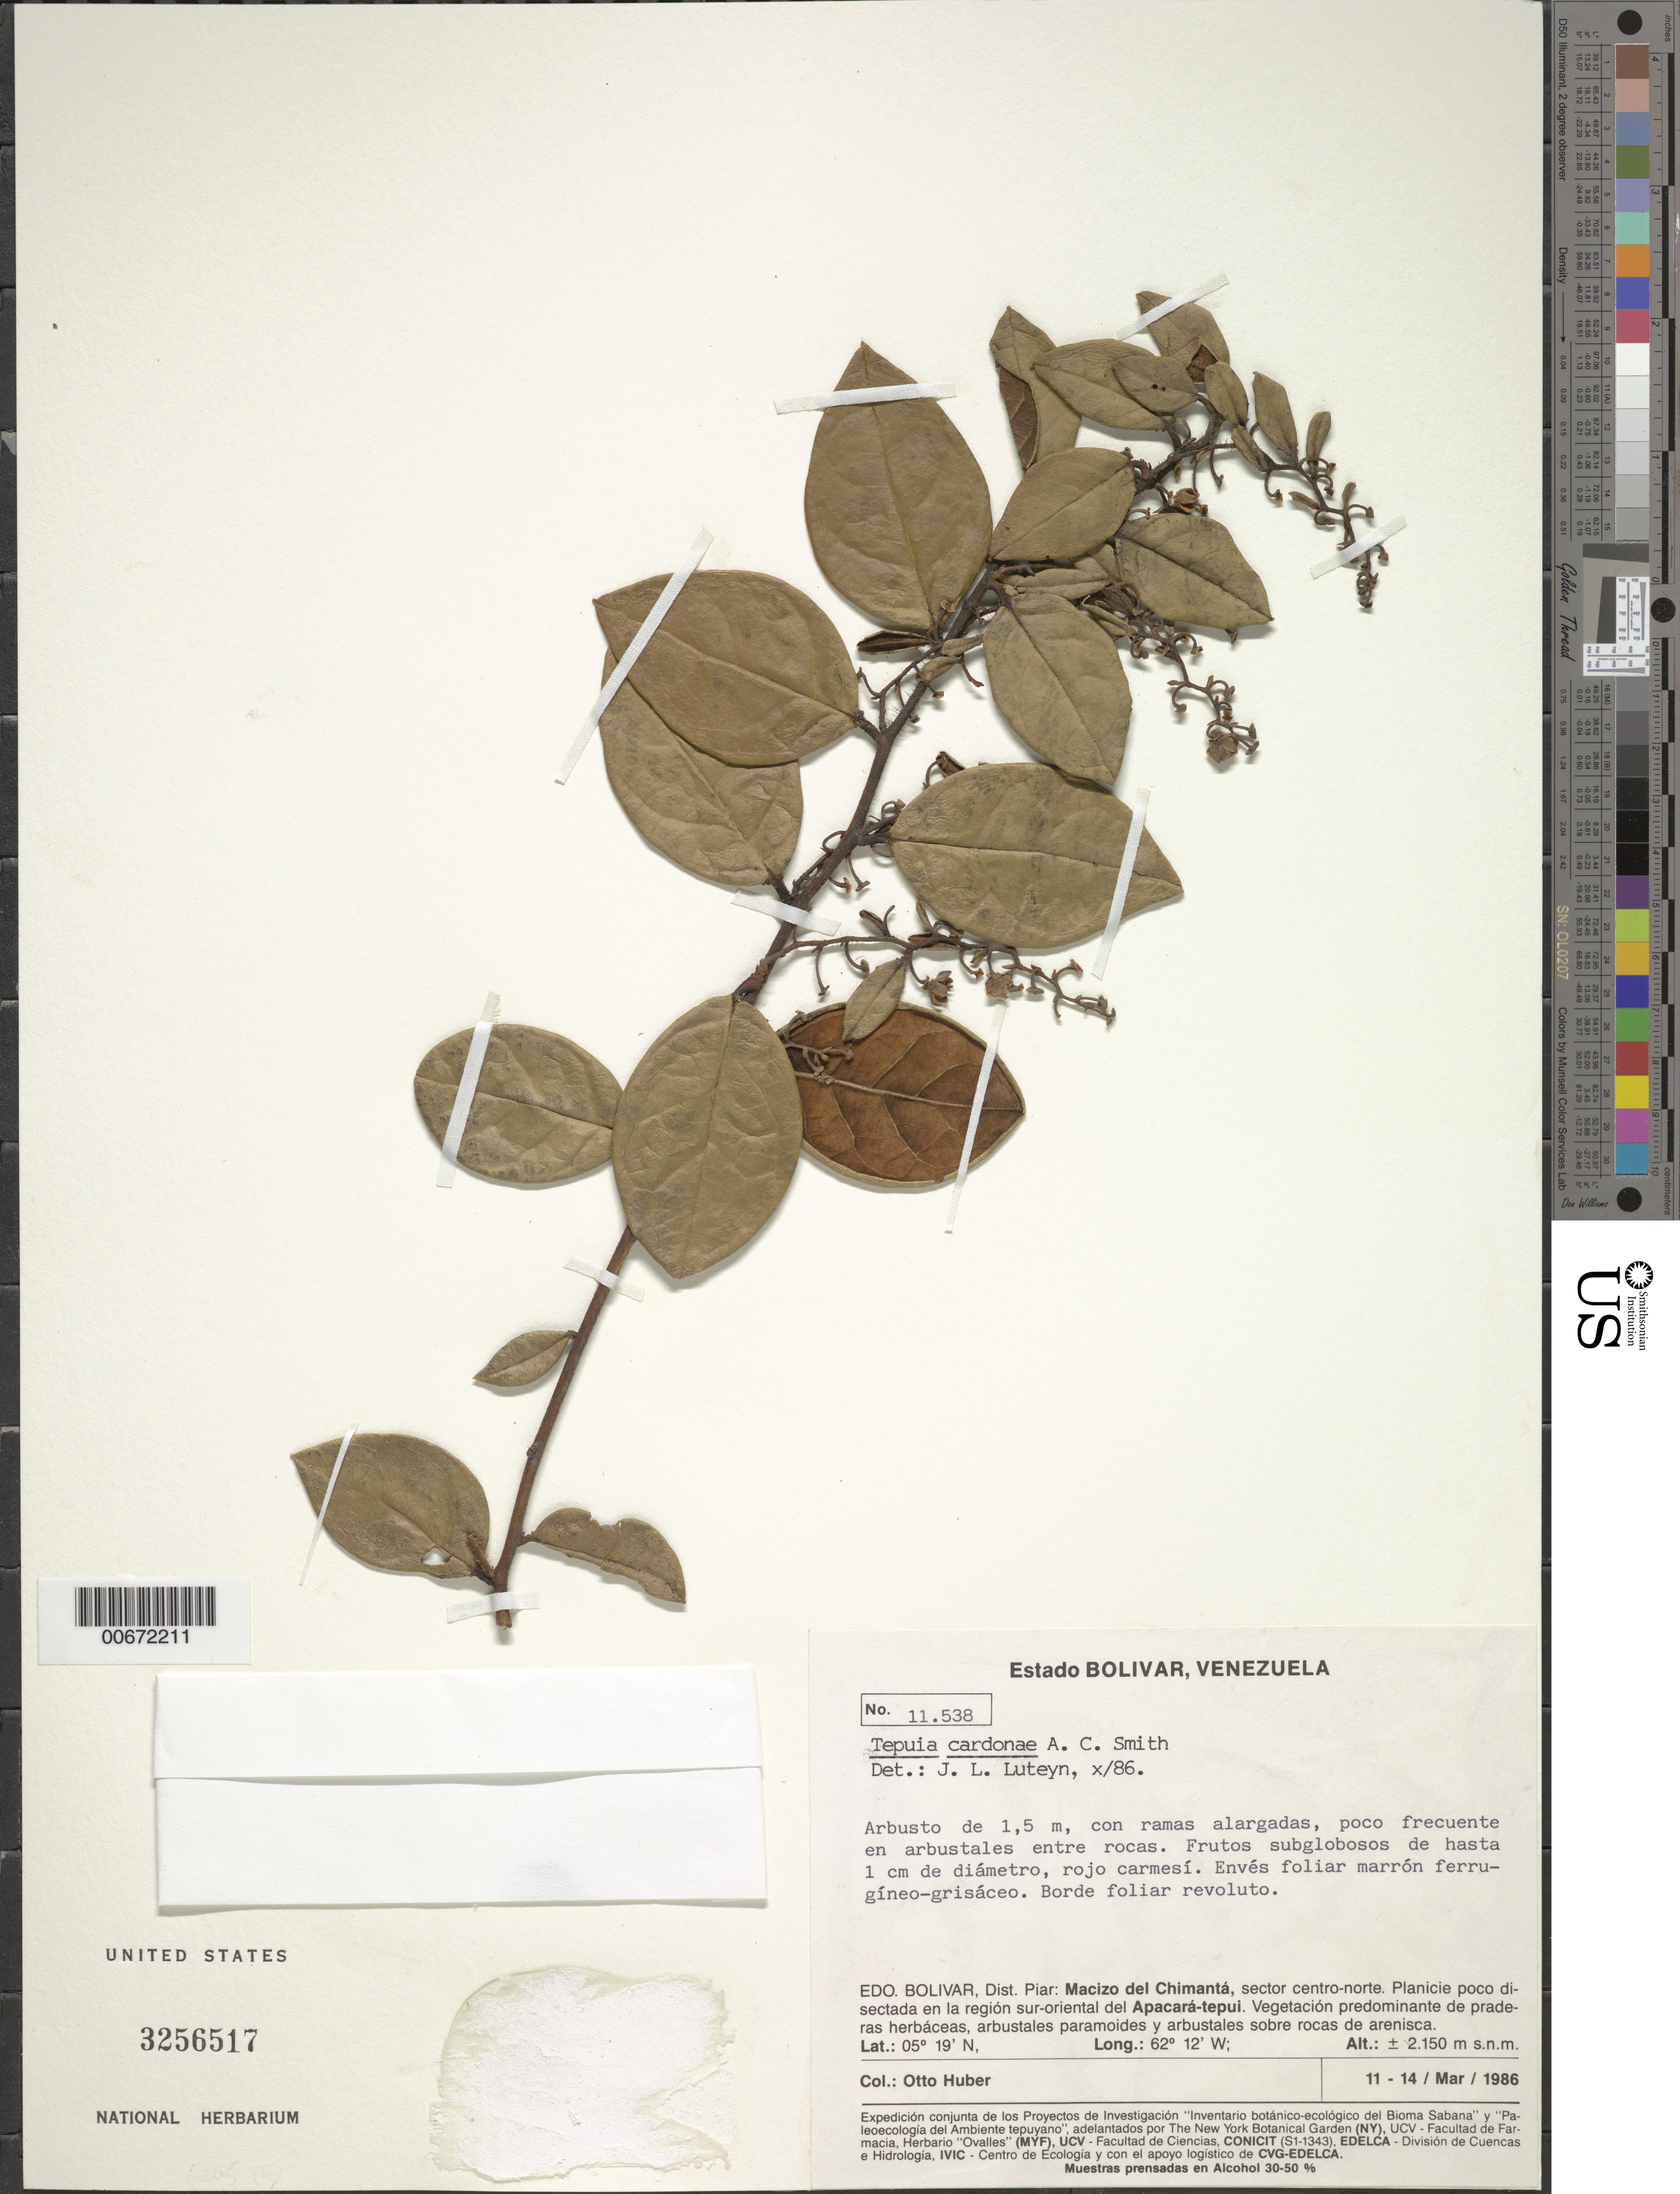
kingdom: Plantae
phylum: Tracheophyta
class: Magnoliopsida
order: Ericales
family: Ericaceae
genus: Tepuia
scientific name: Tepuia cardonae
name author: A.C. Sm.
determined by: Luteyn, J. L.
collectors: O. Huber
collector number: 11538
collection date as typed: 11-Mar-86 to 14-Mar-86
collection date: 1986-03-11/1986-03-14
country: Venezuela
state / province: Bolívar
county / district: Piar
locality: Macizo del Chimantá, sector centro-norte, sur-oriental del Apacará-tepuí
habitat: Arbustales entre rocas; Vegetación predominante de praderas herbaceas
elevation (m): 2150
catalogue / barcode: US 3256517